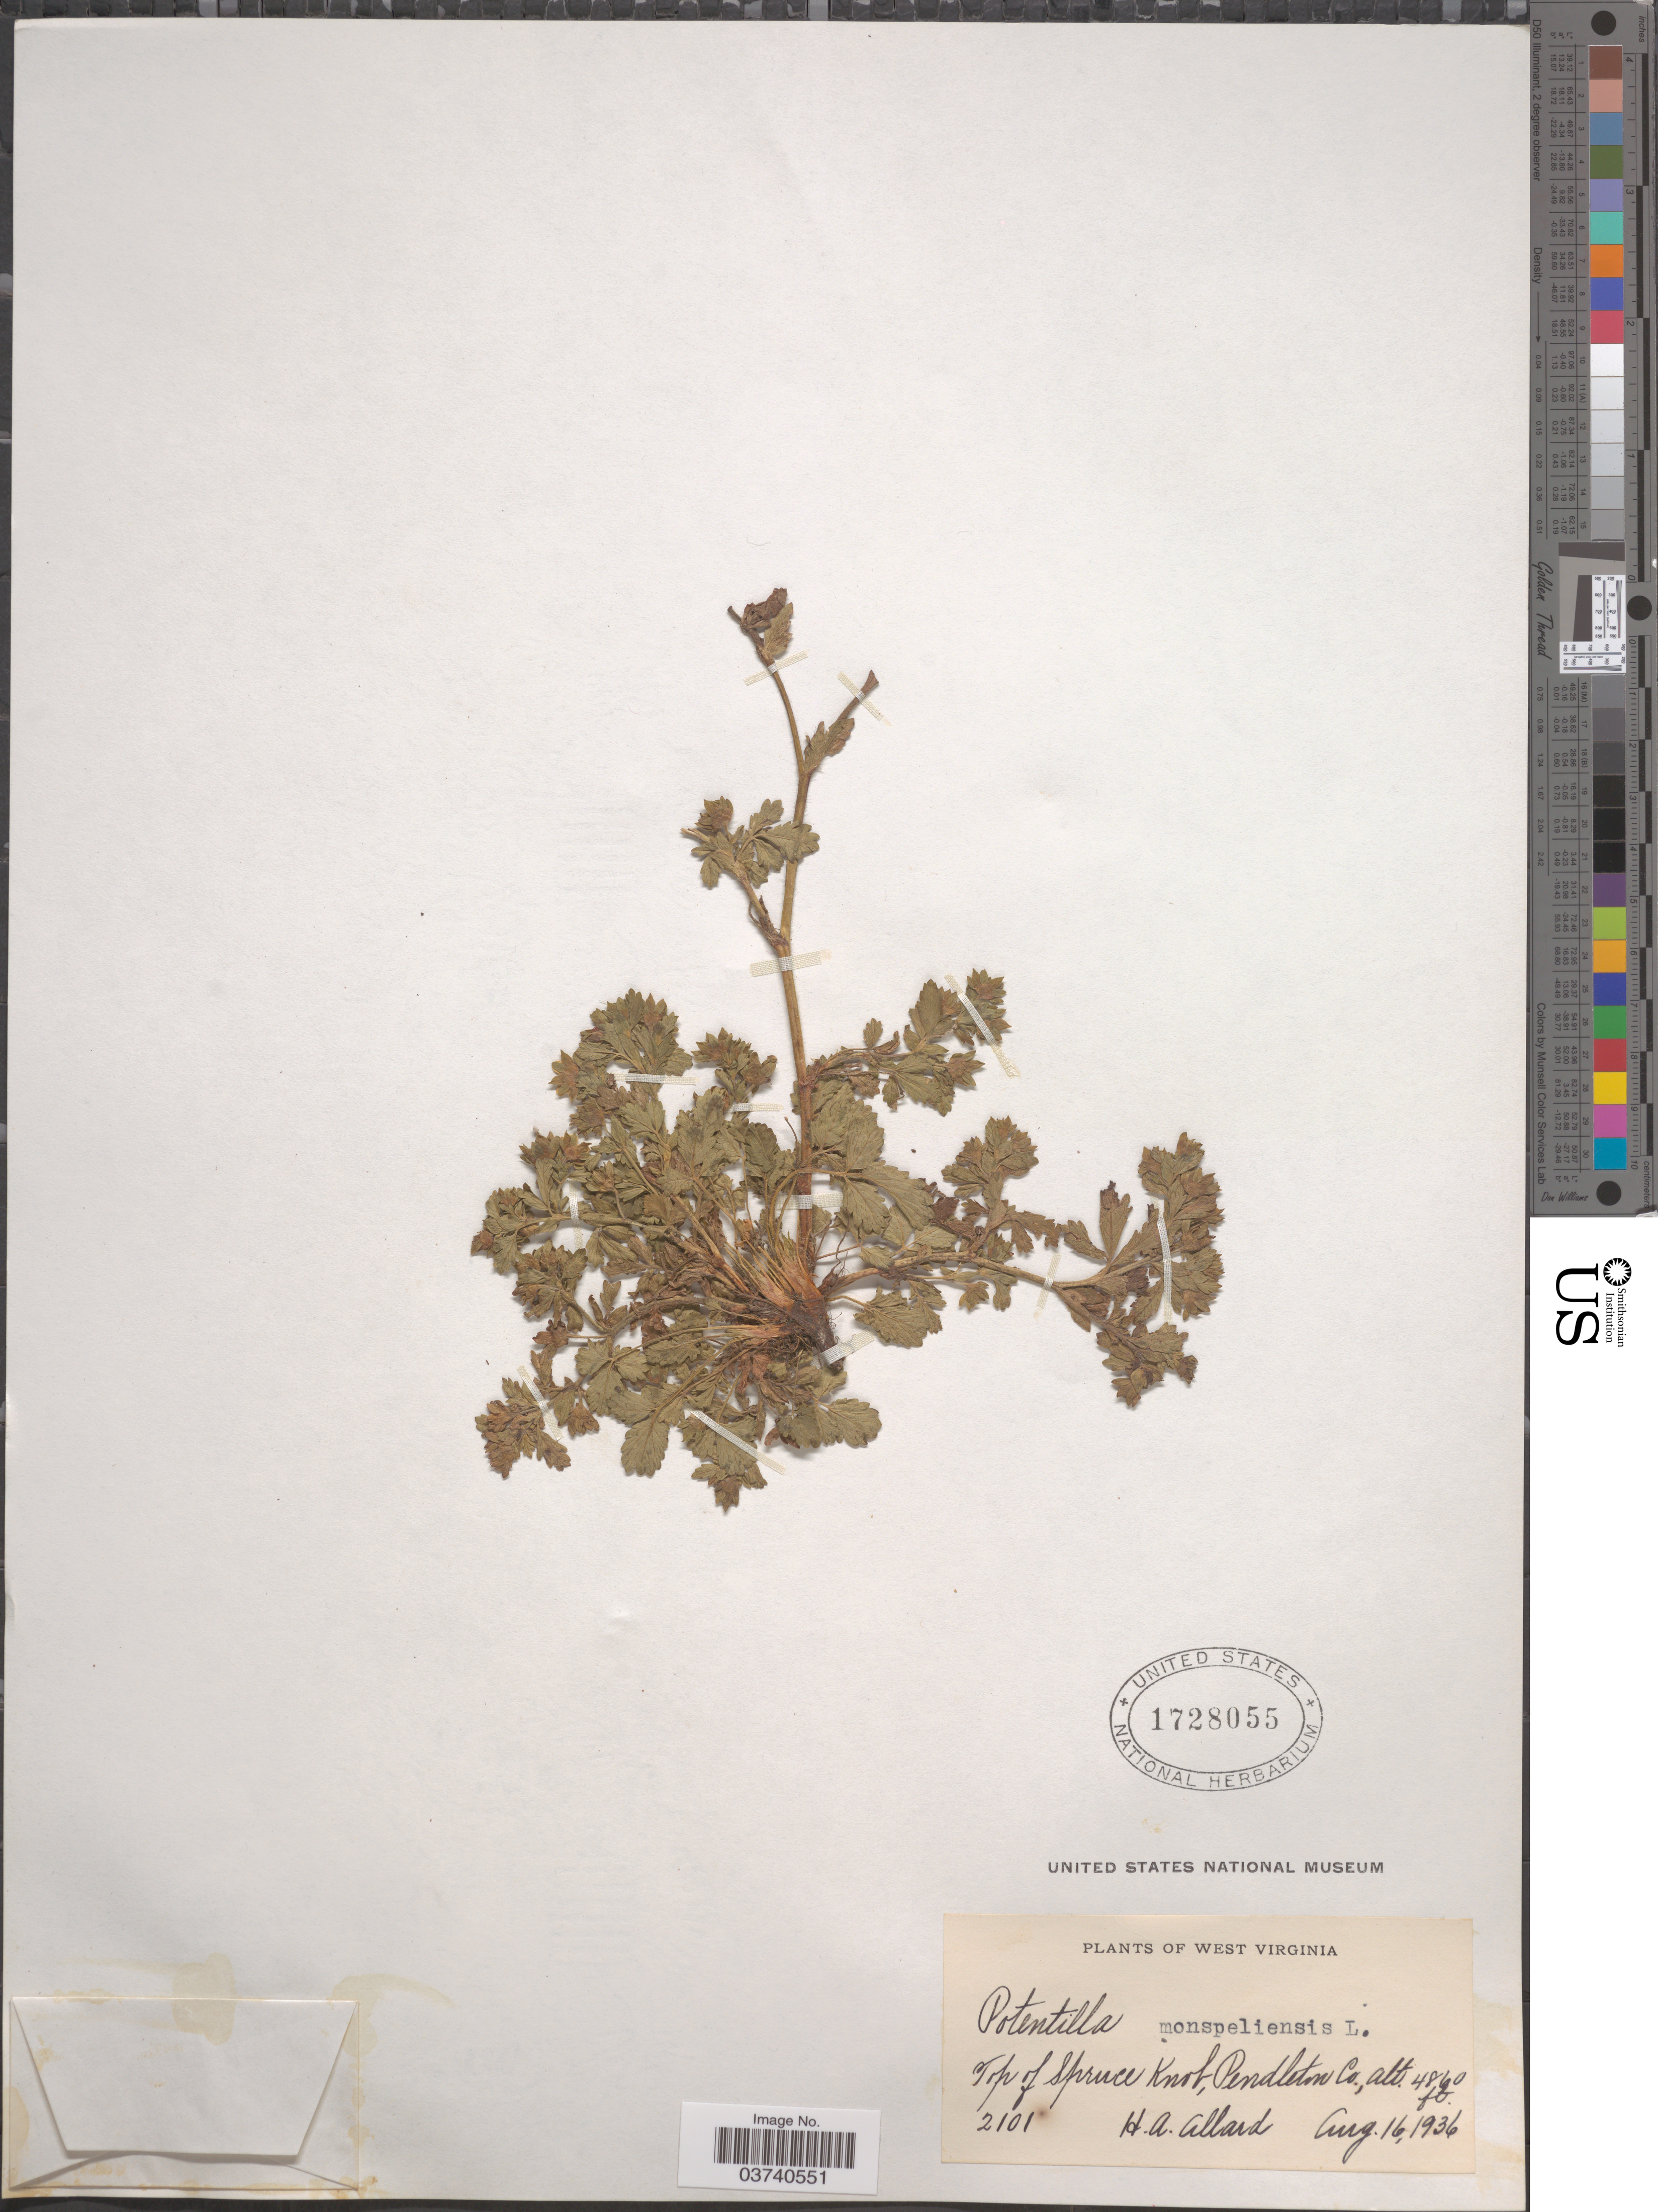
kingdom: Plantae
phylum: Tracheophyta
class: Magnoliopsida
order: Rosales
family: Rosaceae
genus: Potentilla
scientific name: Potentilla norvegica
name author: L.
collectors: H. A. Allard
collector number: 2101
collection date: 1936-08-16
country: United States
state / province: West Virginia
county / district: Pendleton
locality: Top of Spruce Knob, Pendleton Co.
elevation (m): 1481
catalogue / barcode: US 1728055